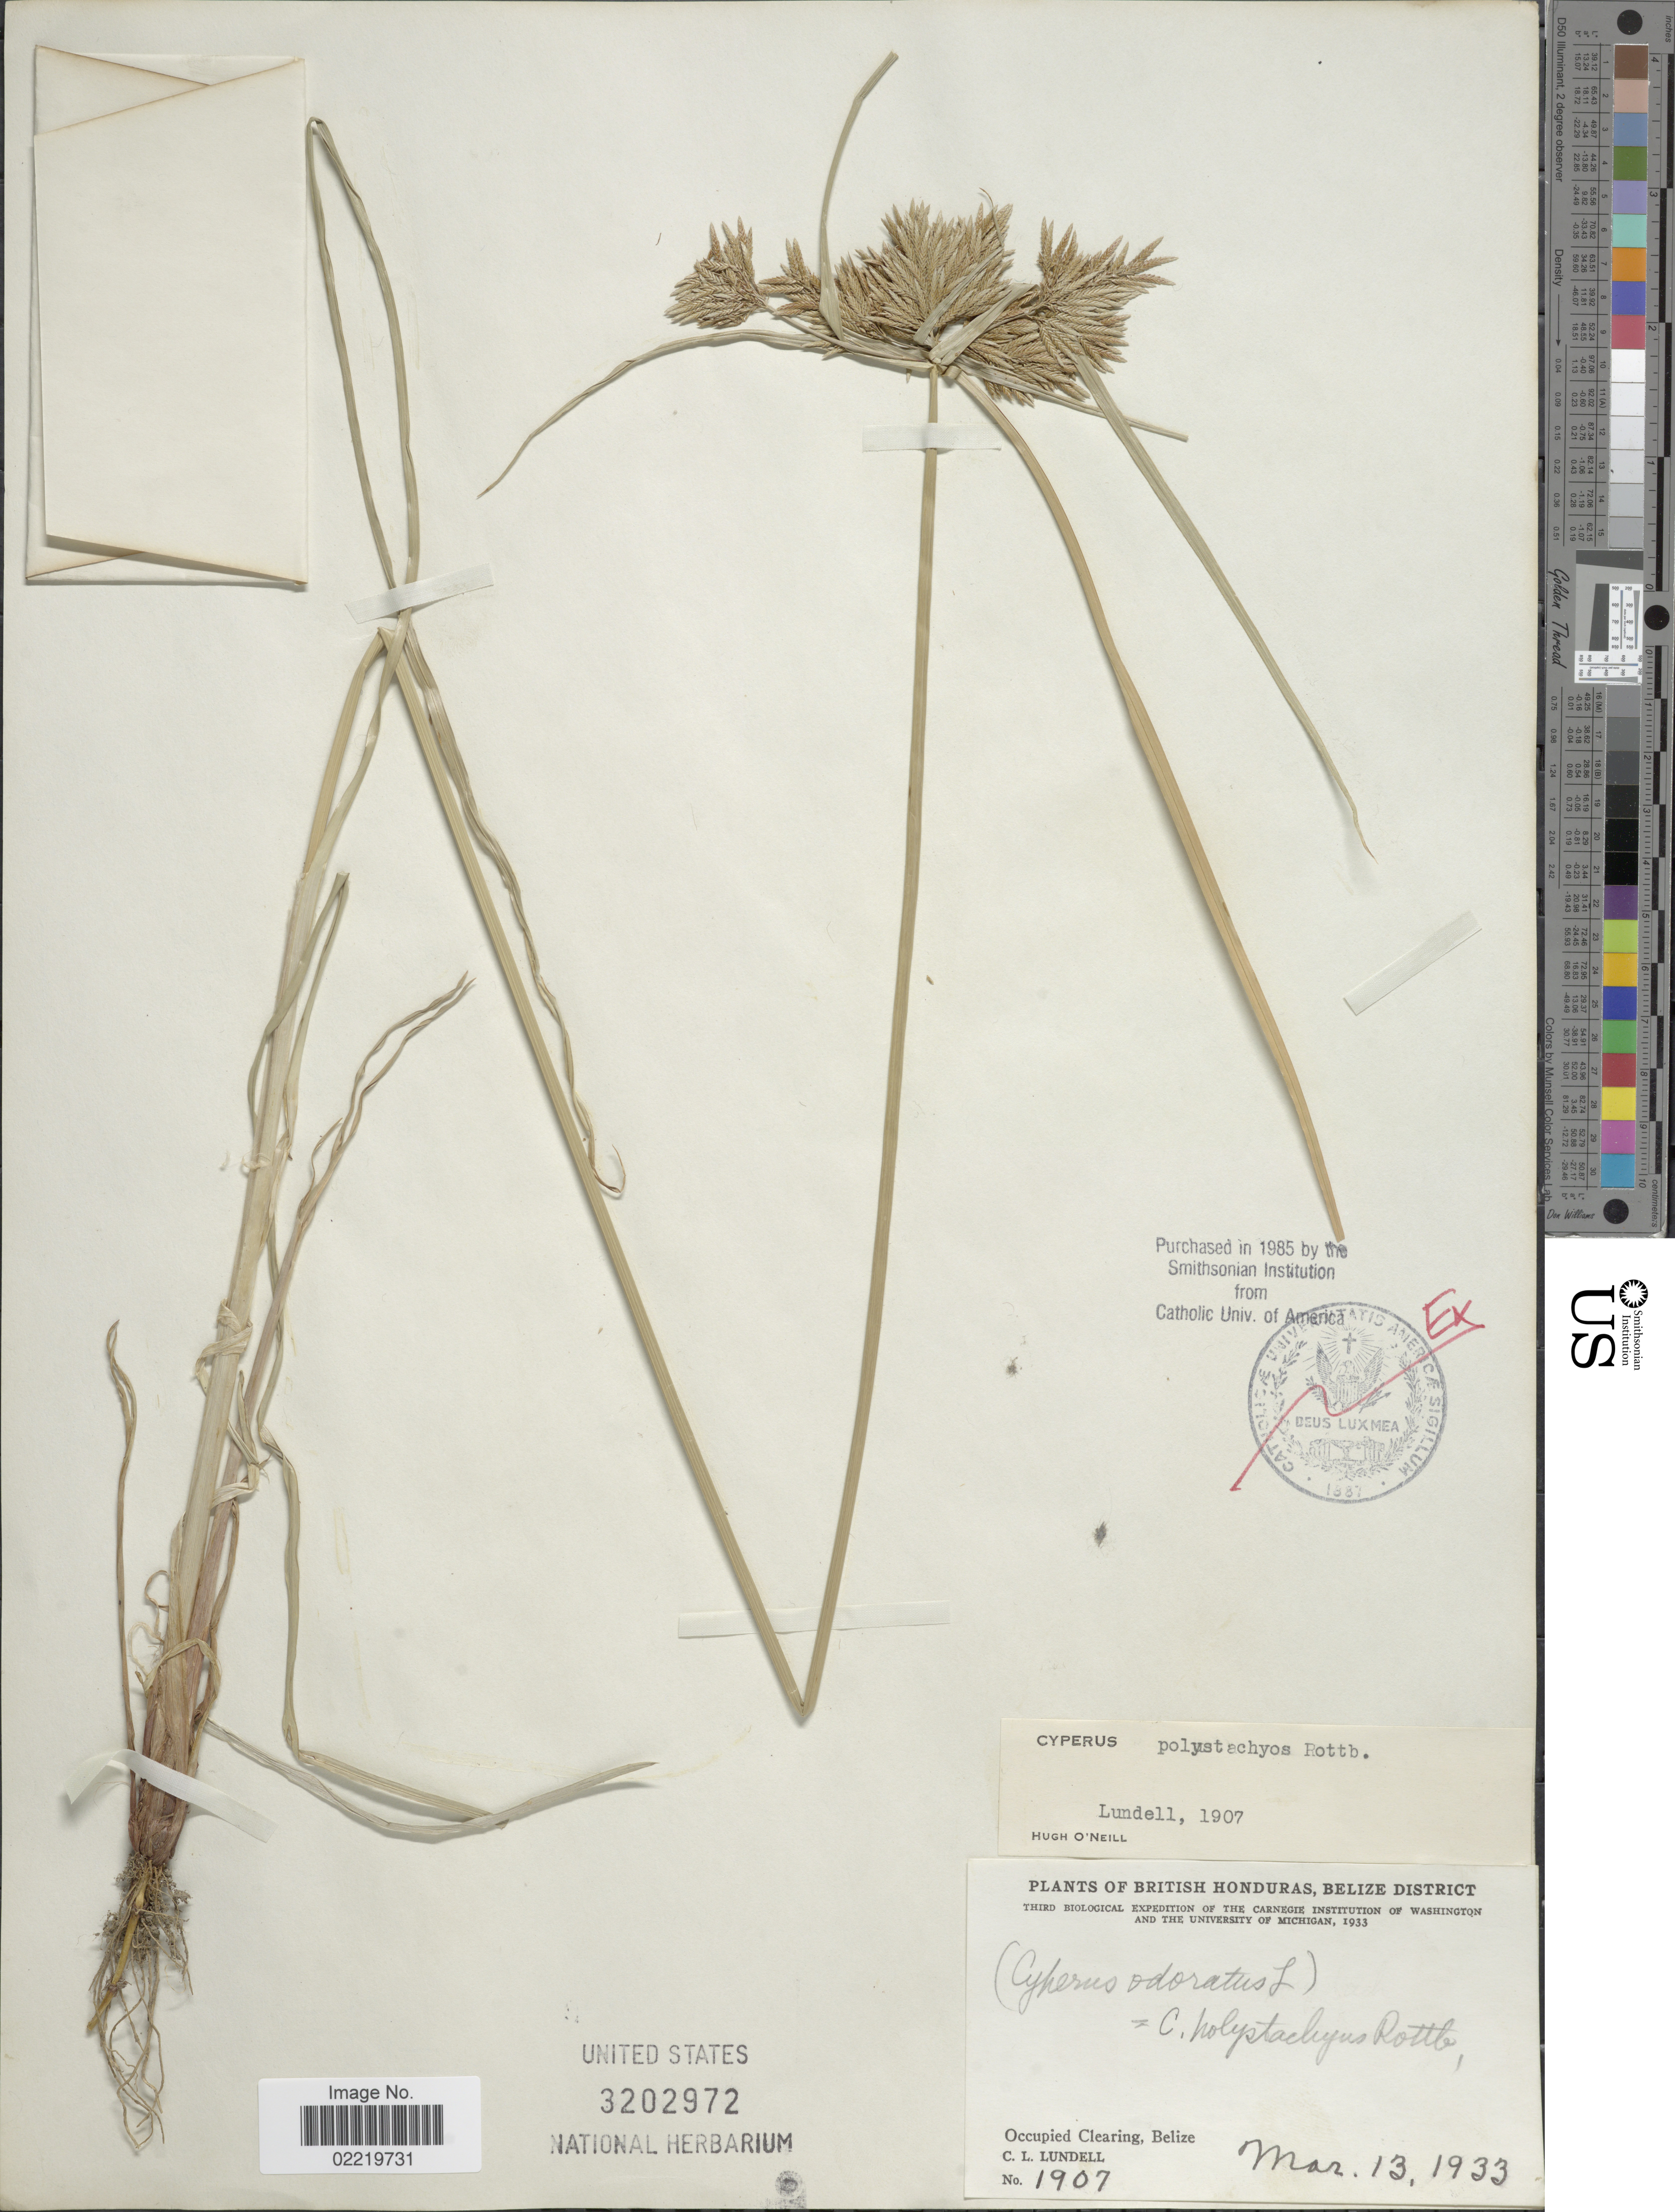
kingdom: Plantae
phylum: Tracheophyta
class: Liliopsida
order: Poales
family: Cyperaceae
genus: Cyperus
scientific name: Cyperus polystachyos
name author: Rottb.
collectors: C. L. Lundell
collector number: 1907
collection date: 1933-03-13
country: Belize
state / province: Belize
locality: British Honduras, Belize District, Occupied Clearing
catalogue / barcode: US 3202972